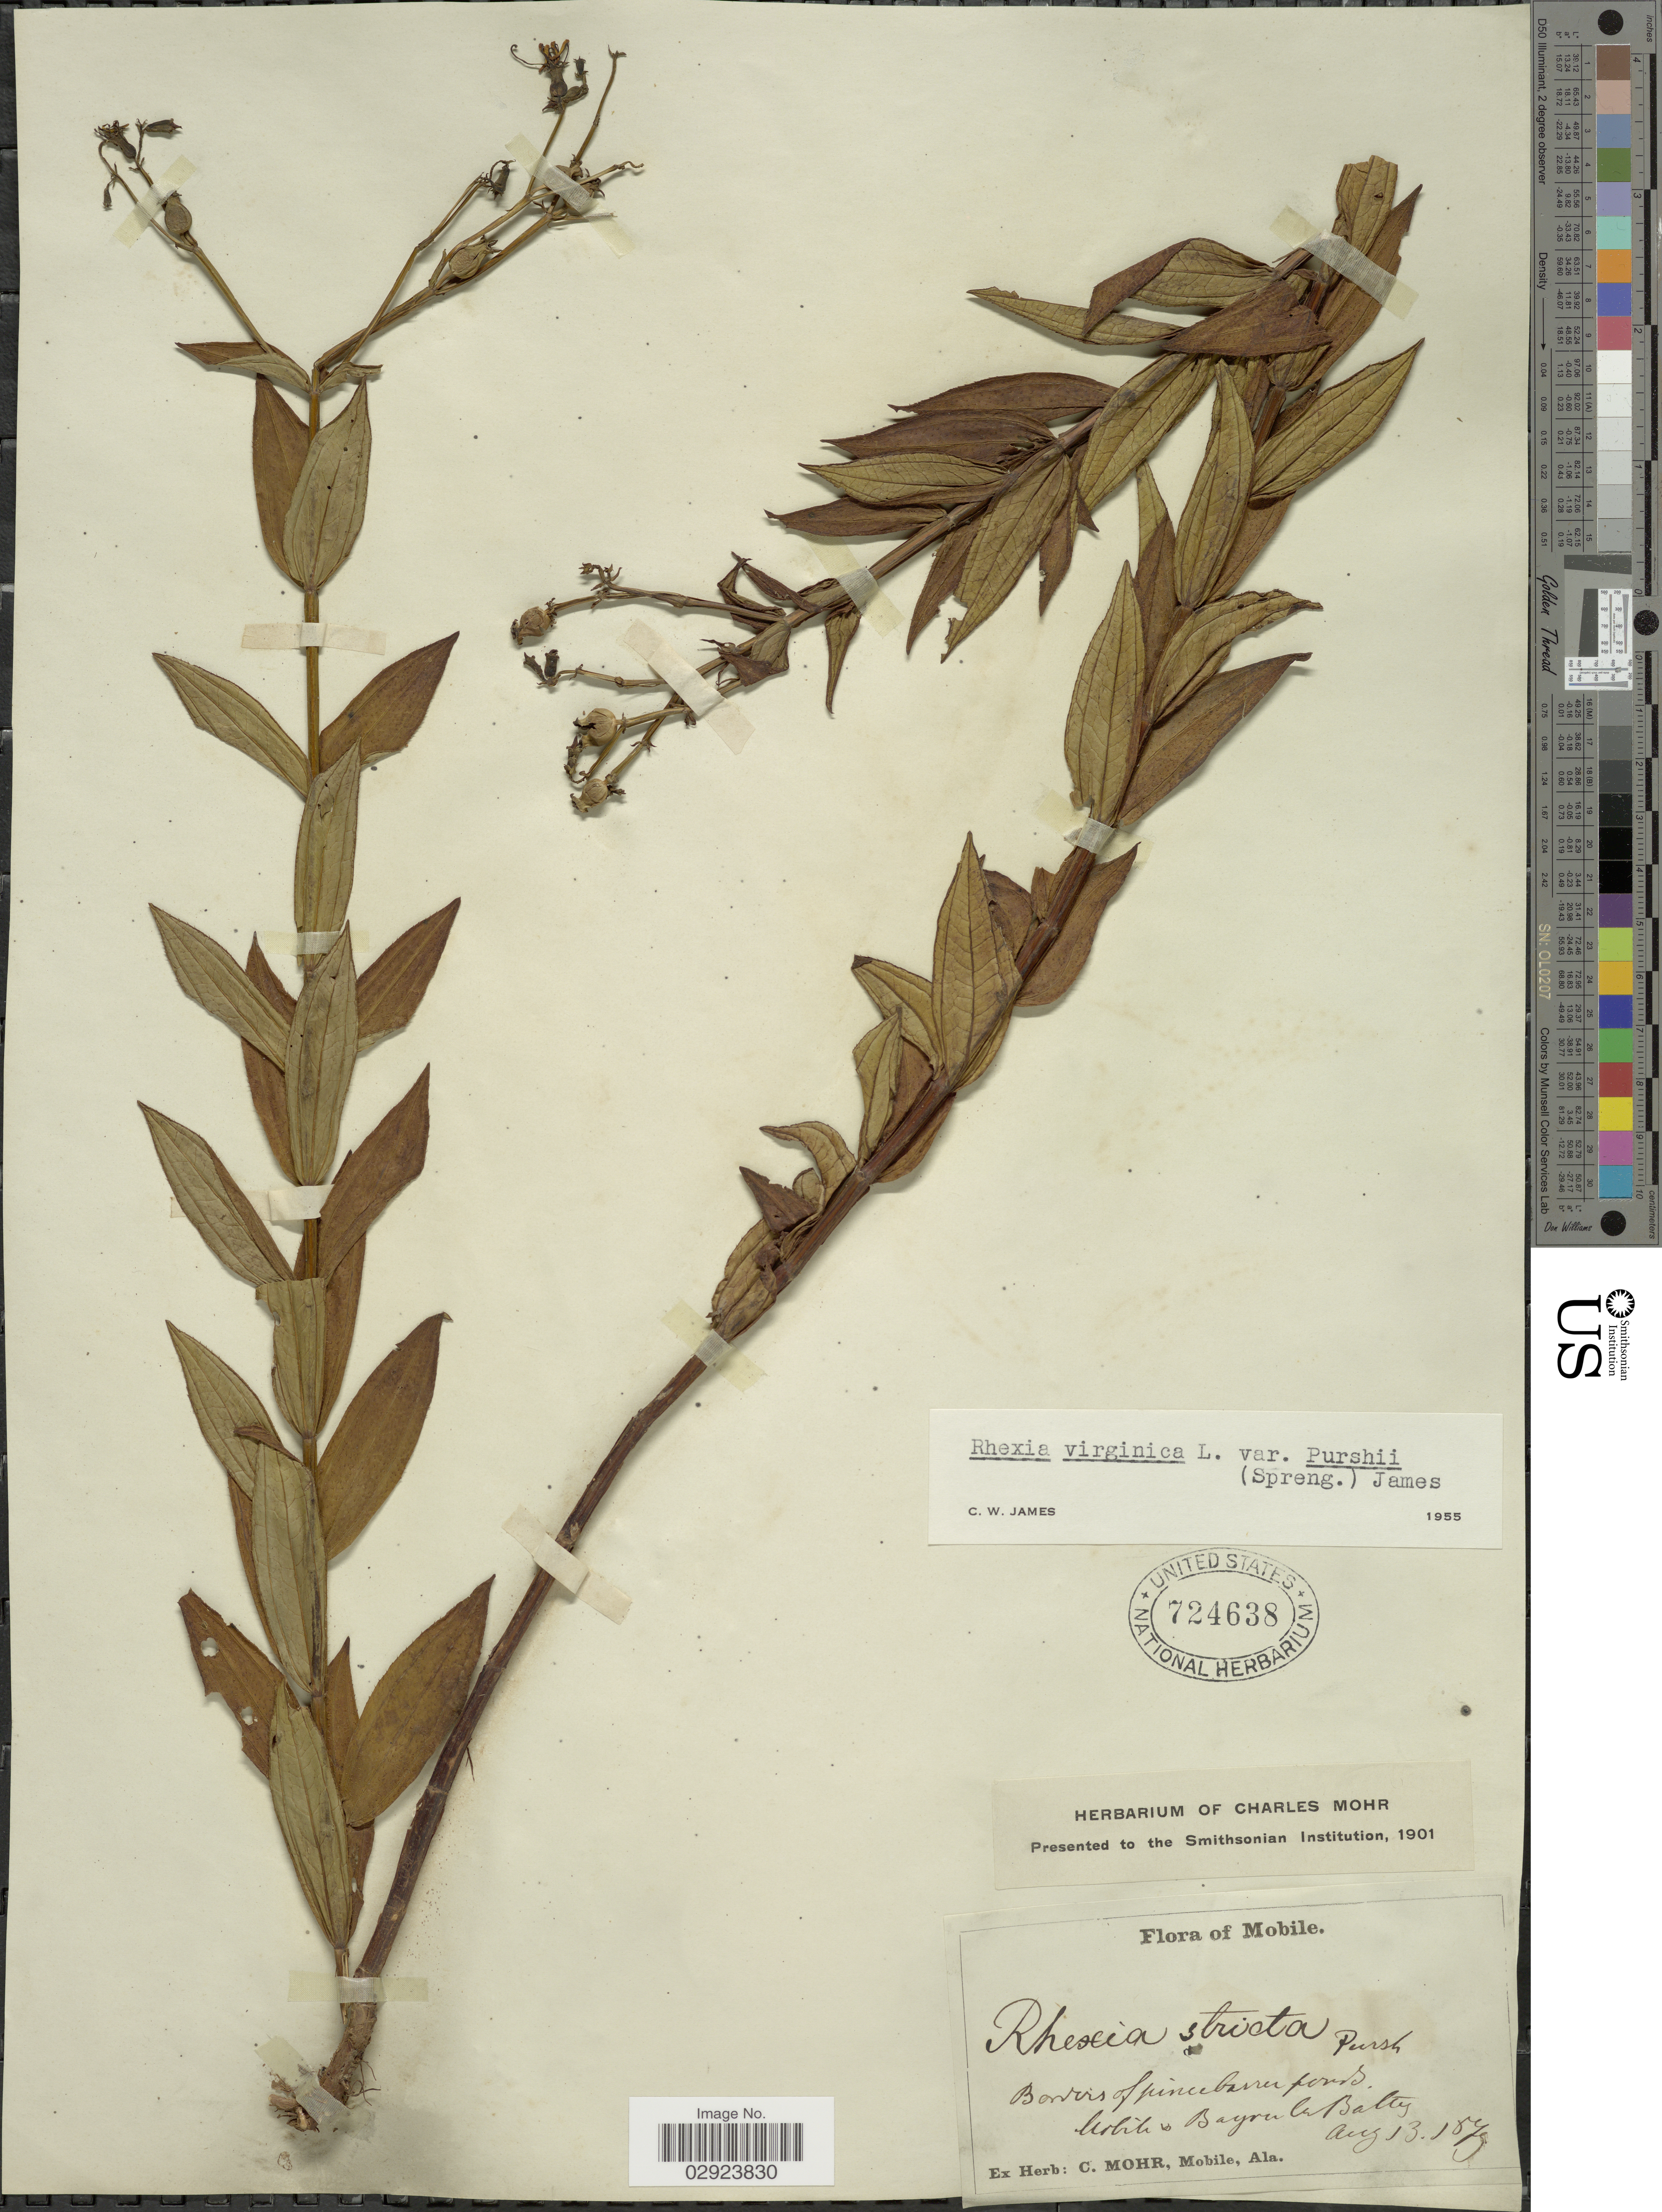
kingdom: Plantae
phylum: Tracheophyta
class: Magnoliopsida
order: Myrtales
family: Melastomataceae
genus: Rhexia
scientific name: Rhexia virginica var. purshii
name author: (Spreng.) C.W. James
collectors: ex herb. Charles Mohr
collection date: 1875-08-13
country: United States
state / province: Alabama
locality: Mobile & Bayou la Batre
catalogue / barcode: US 724638